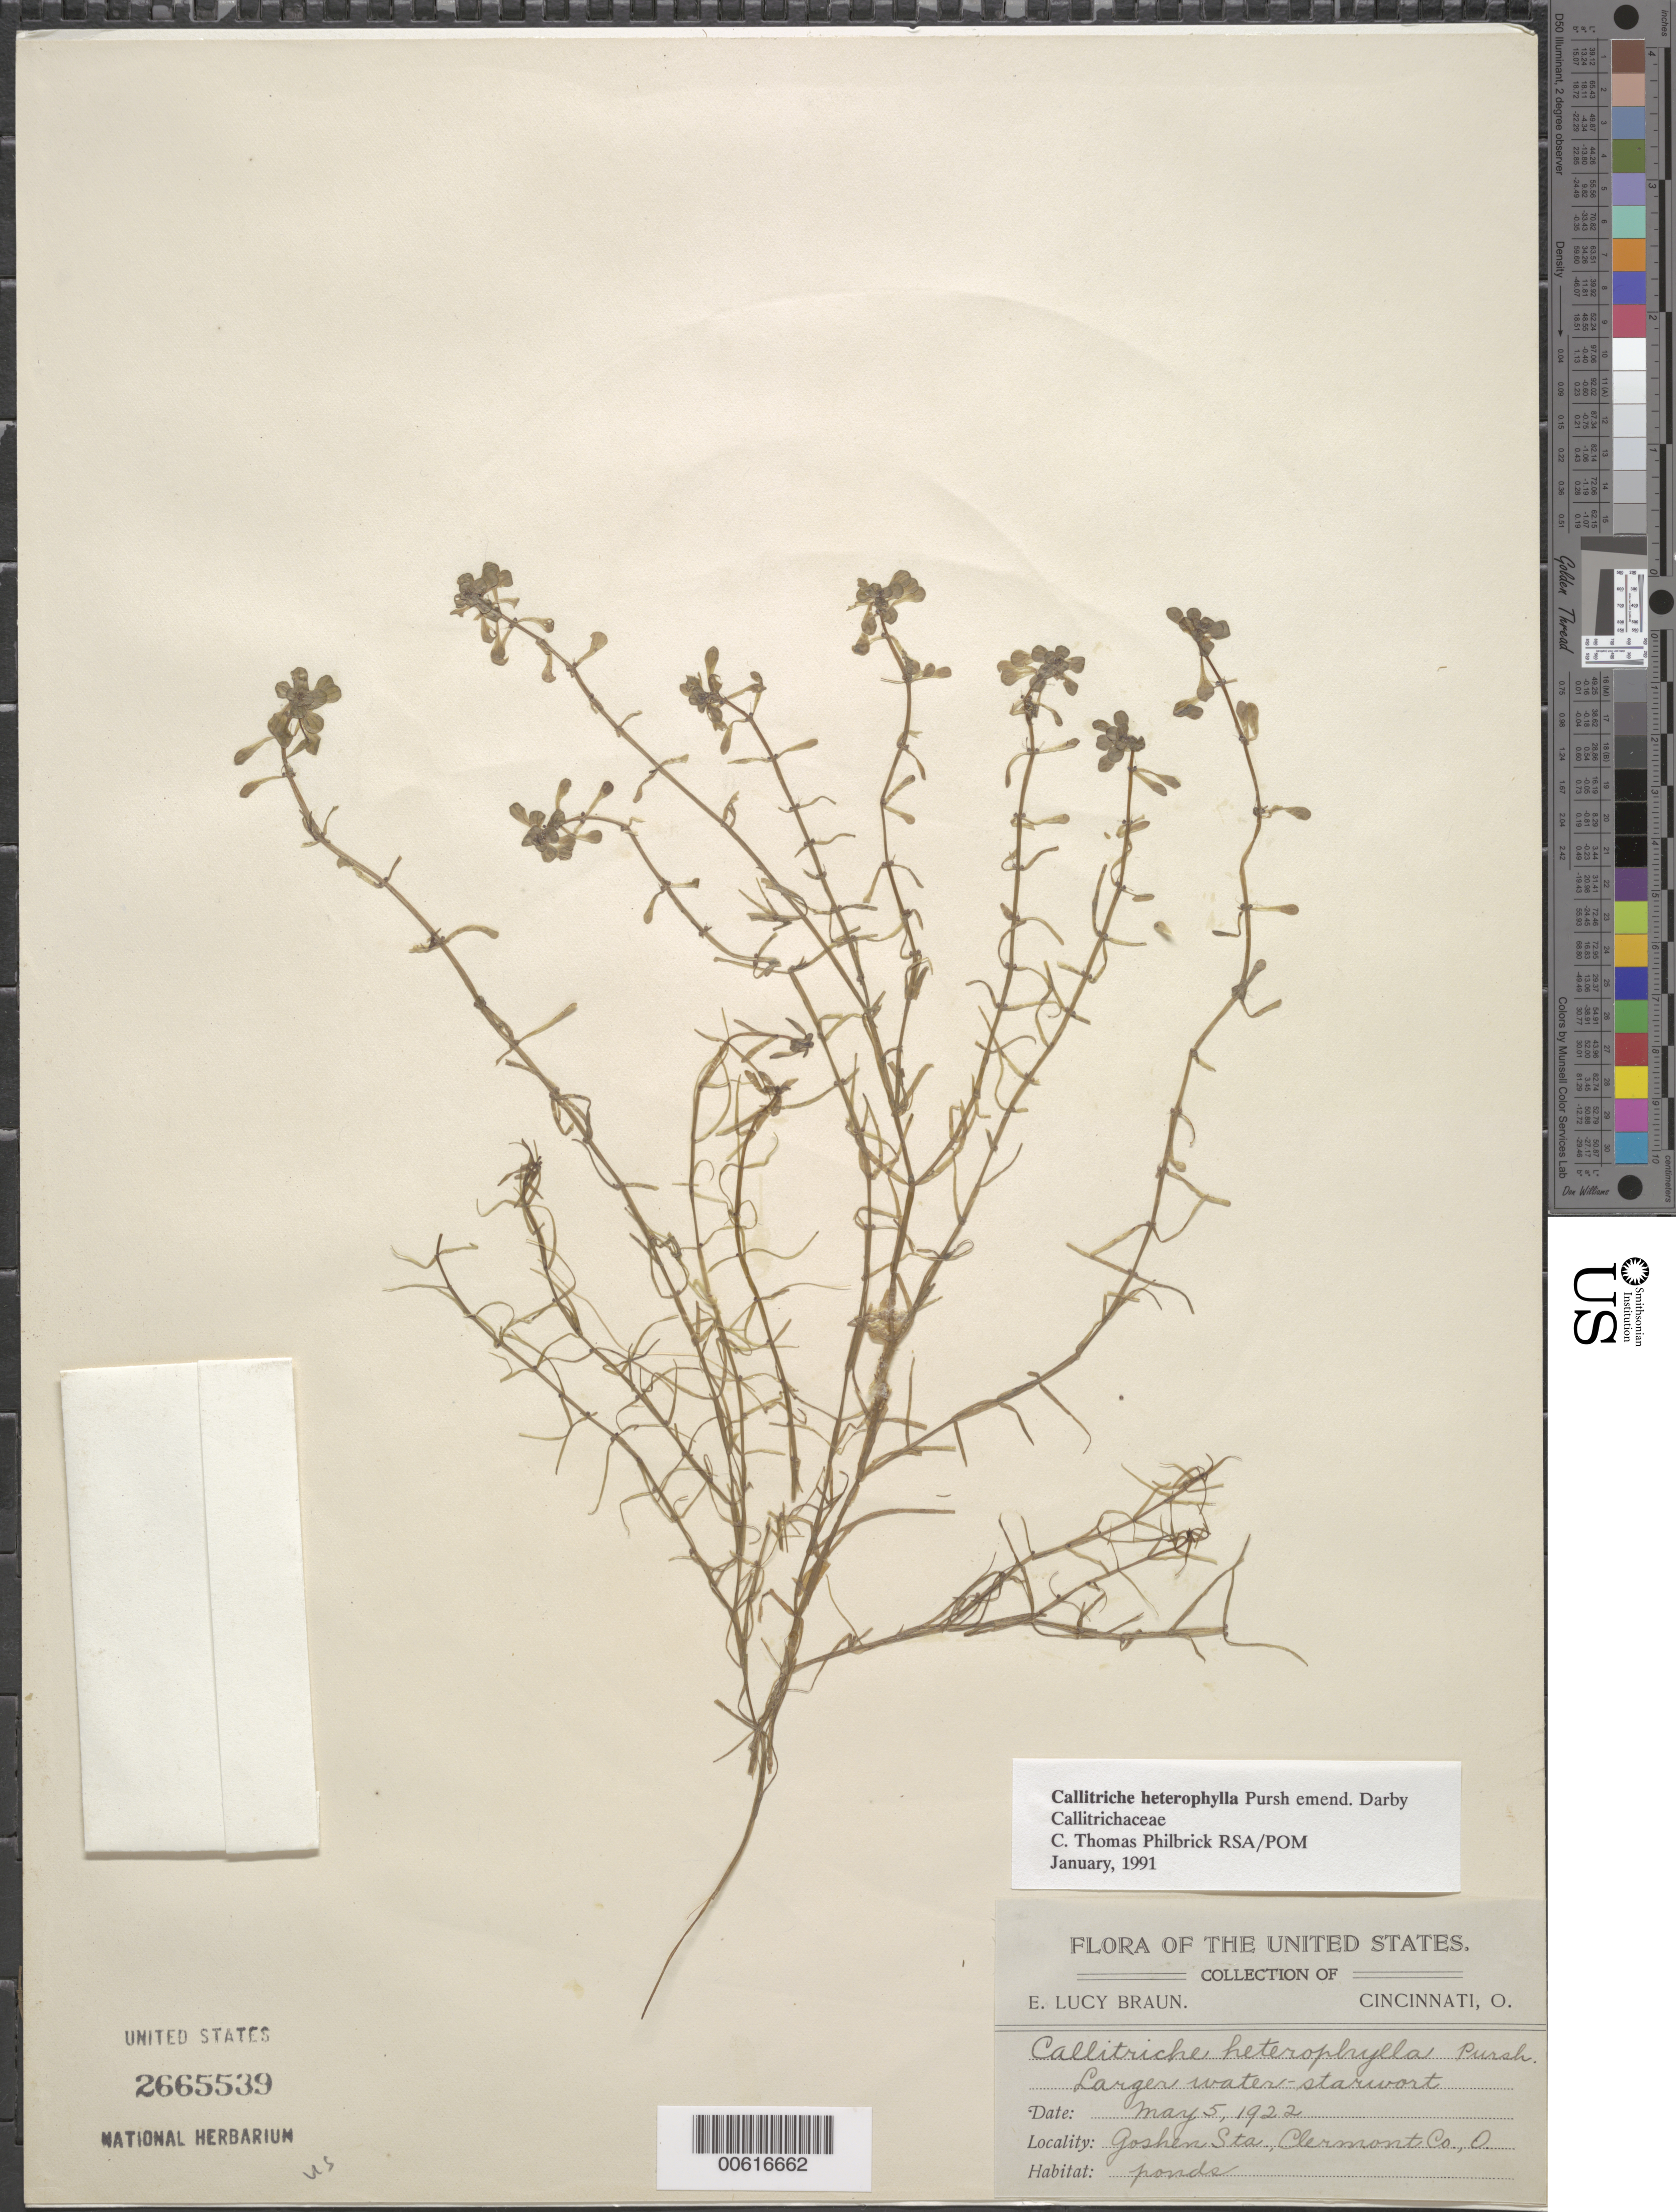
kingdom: Plantae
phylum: Tracheophyta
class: Magnoliopsida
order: Lamiales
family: Plantaginaceae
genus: Callitriche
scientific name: Callitriche heterophylla Pursh emend. Darby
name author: Pursh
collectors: E. L. Braun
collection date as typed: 05 May 1922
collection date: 1922-05-05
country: United States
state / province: Ohio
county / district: Clermont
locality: Goshen Sta.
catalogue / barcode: US 2665539